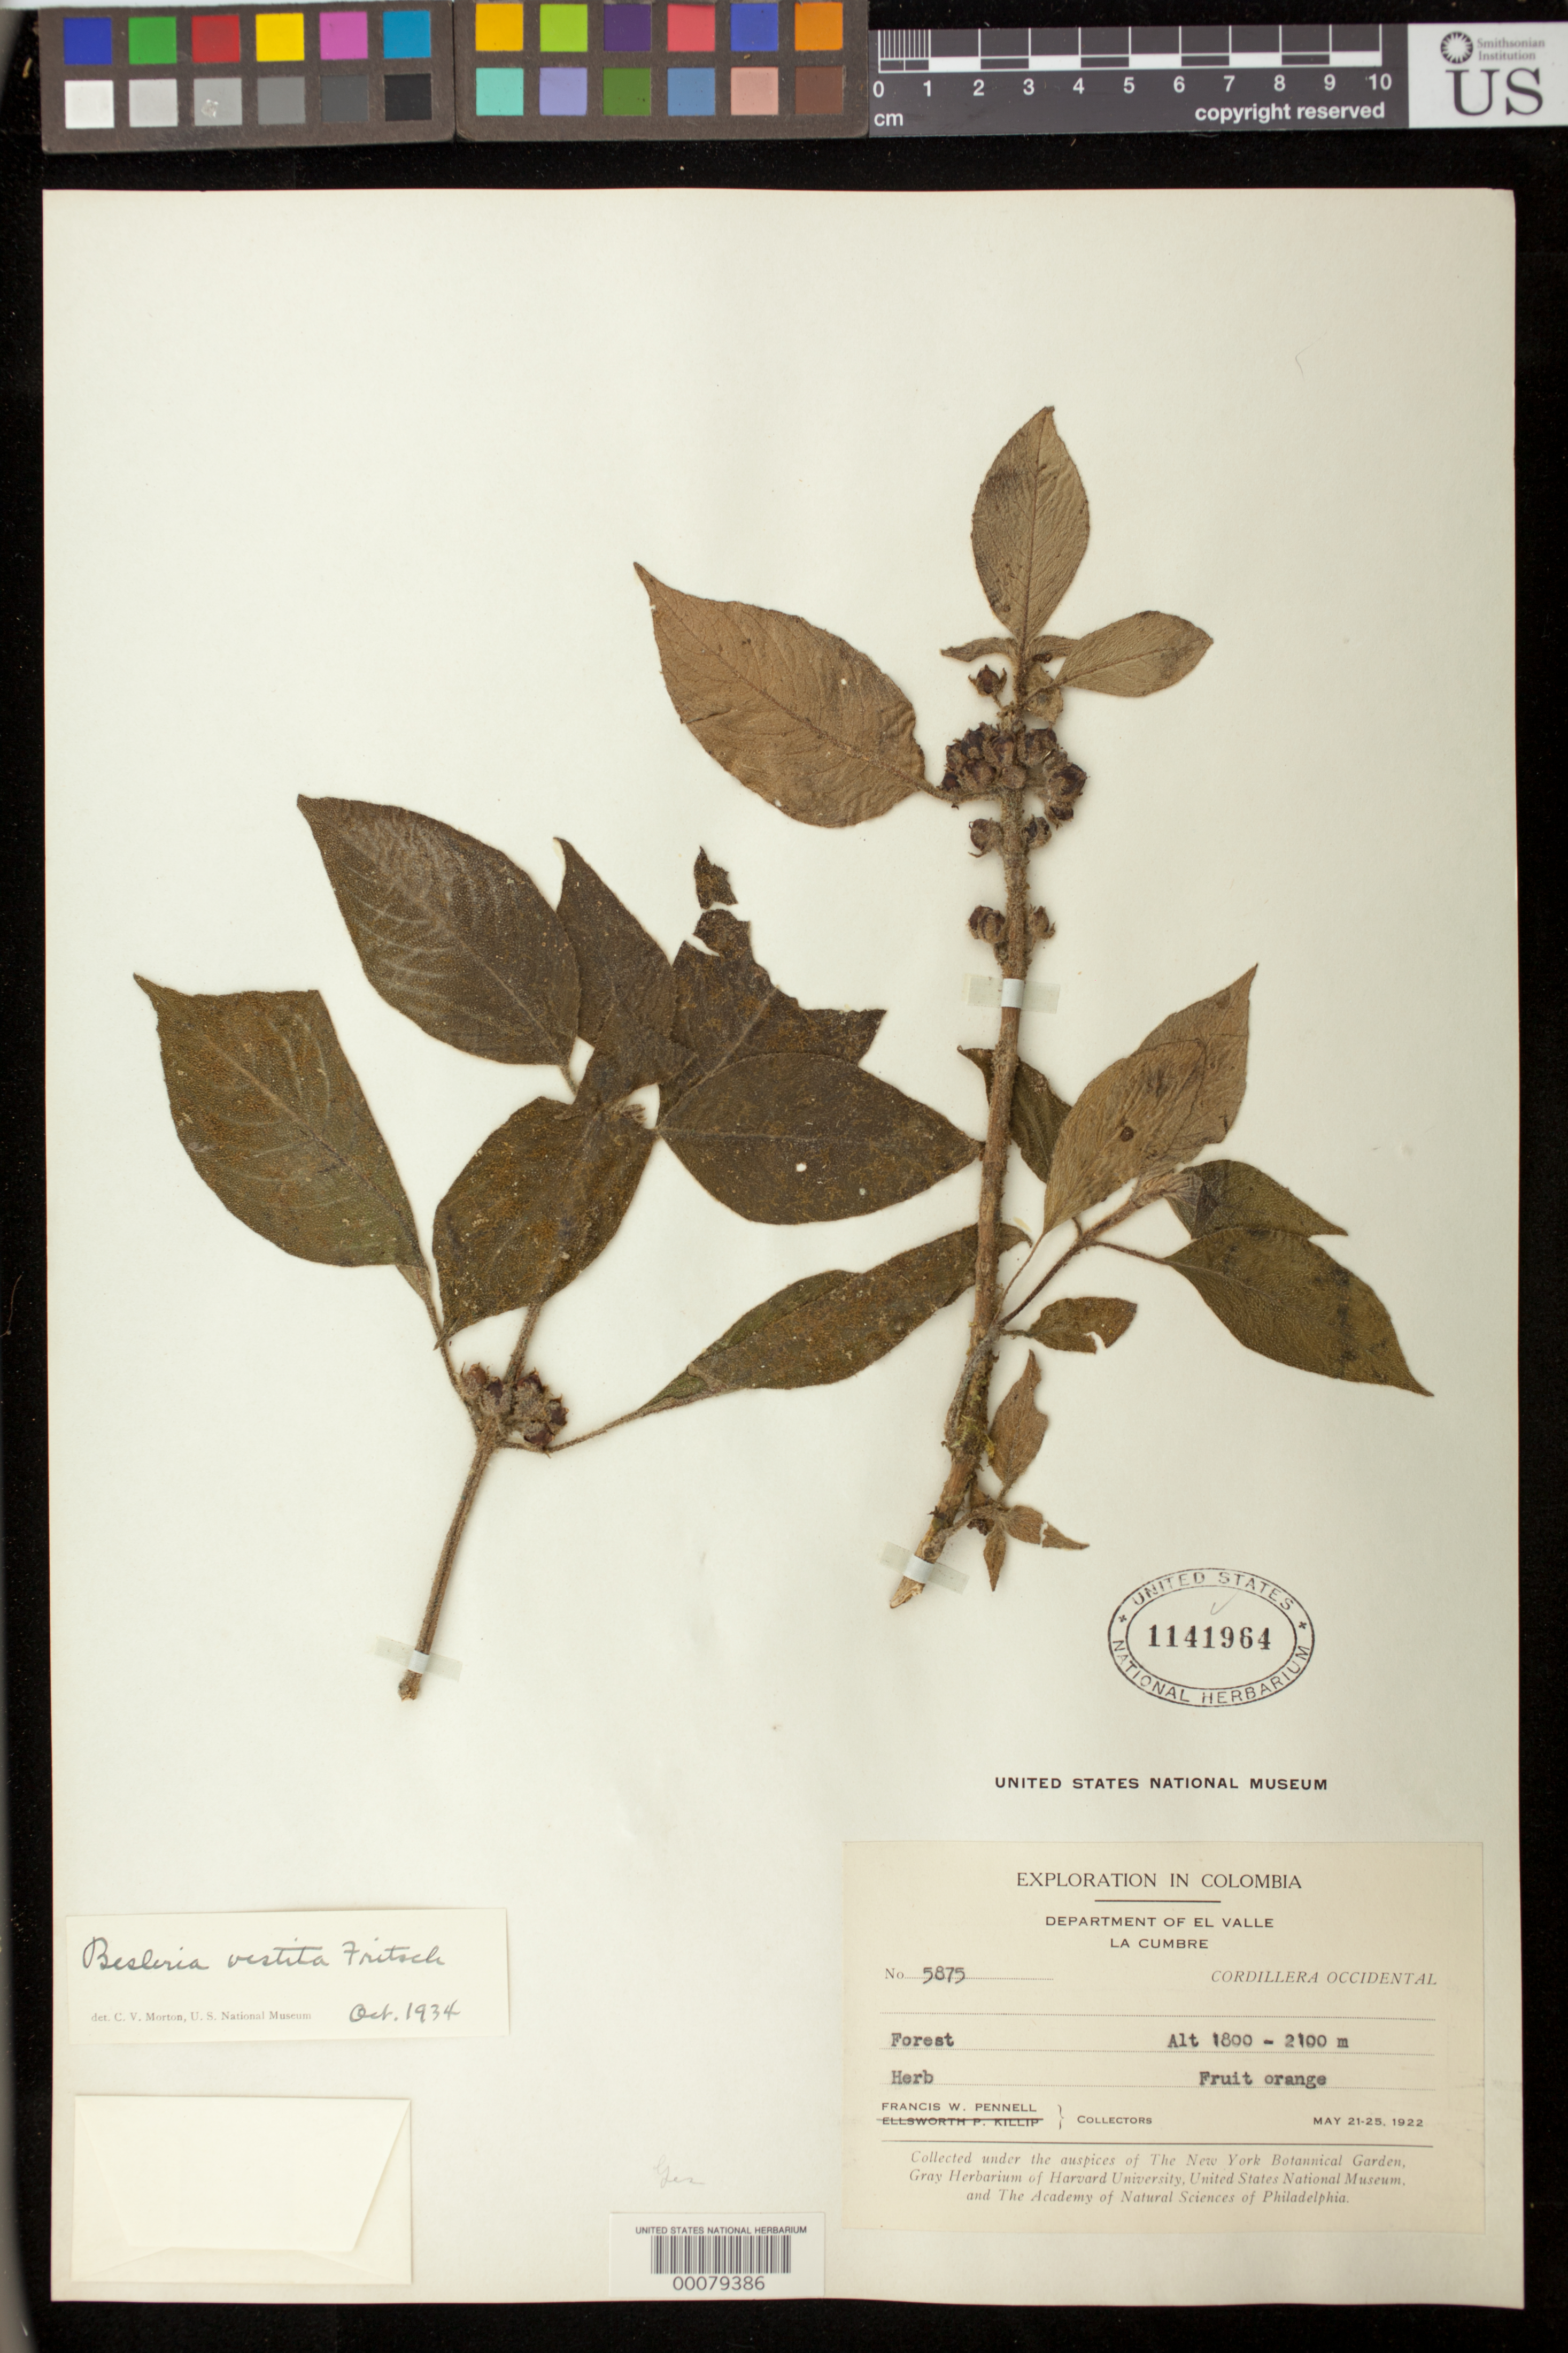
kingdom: Plantae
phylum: Tracheophyta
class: Magnoliopsida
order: Lamiales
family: Gesneriaceae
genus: Besleria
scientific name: Besleria vestita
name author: Fritsch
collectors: F. W. Pennell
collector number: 5875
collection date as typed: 21-25 May 1922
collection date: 1922-05-21/1922-05-25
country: Colombia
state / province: Valle del Cauca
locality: Cordillera Occidental, La Cumbre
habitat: Forest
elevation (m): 1800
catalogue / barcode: US 1141964